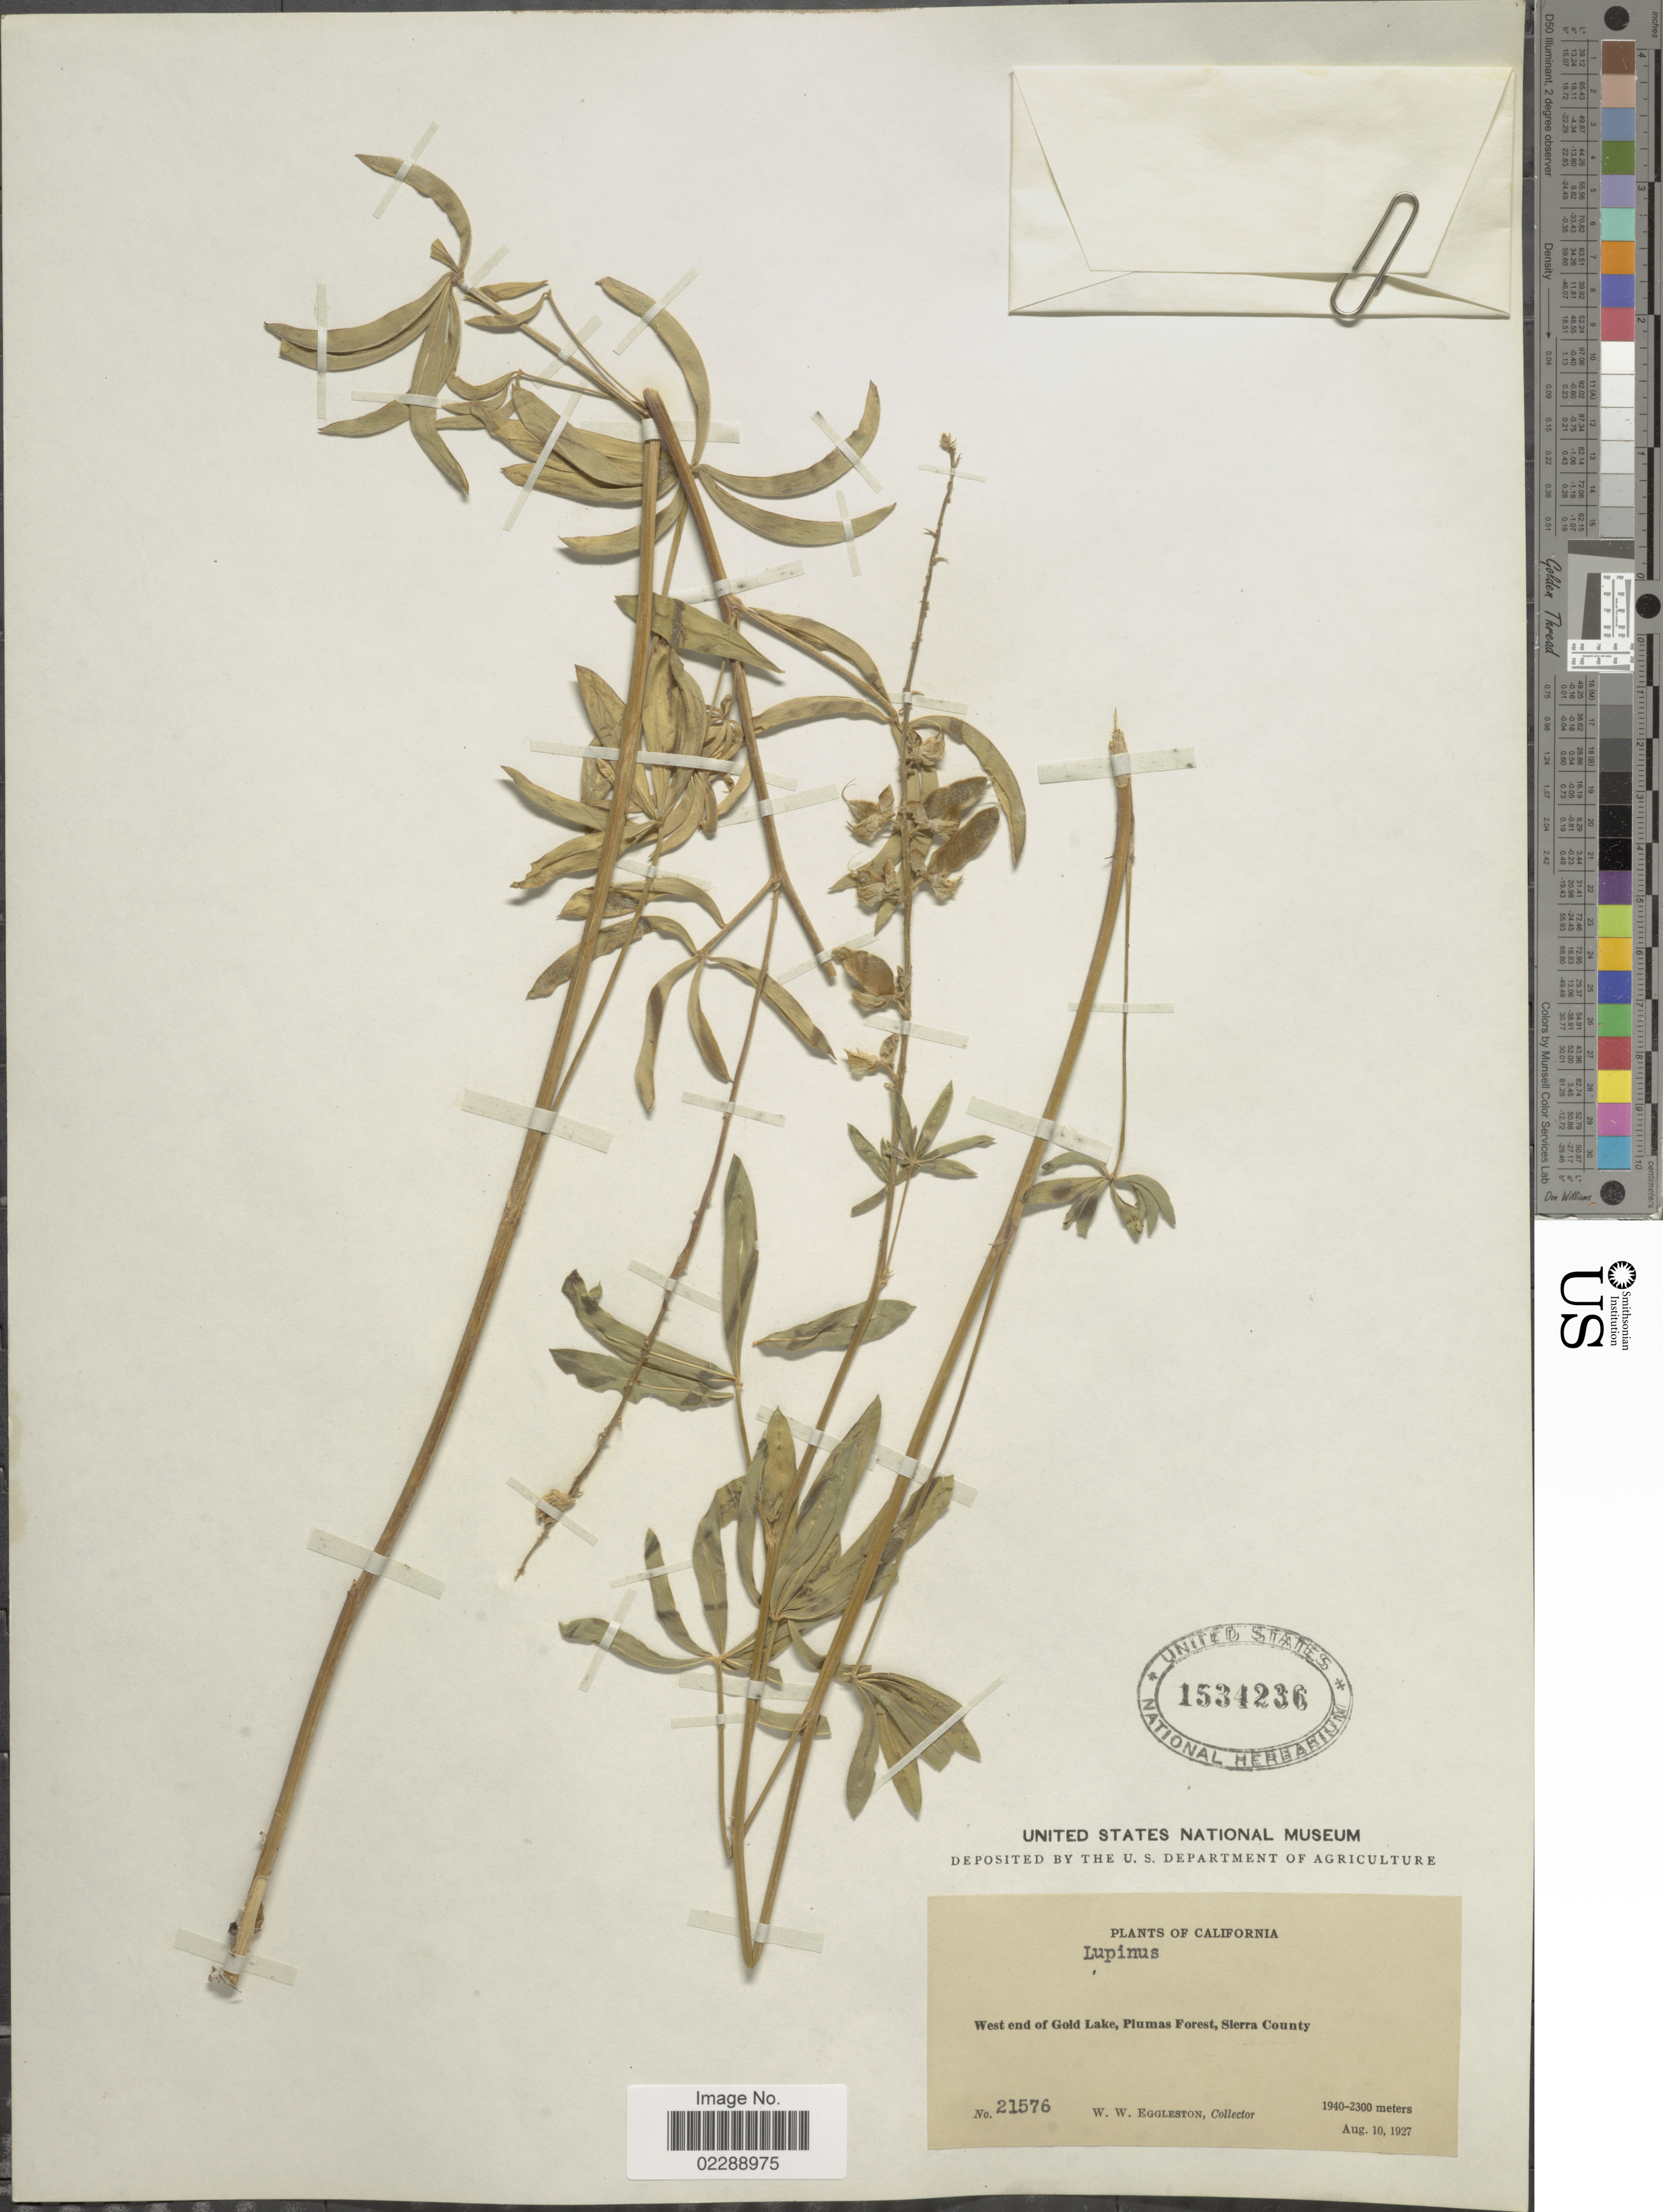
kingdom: Plantae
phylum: Tracheophyta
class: Magnoliopsida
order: Fabales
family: Fabaceae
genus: Lupinus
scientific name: Lupinus sp.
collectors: W. W. Eggleston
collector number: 21576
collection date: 1927-08-10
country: United States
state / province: California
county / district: Sierra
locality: West end of Gold Lake, Plumas Forest, Sierra County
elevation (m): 1940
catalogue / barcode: US 1534236